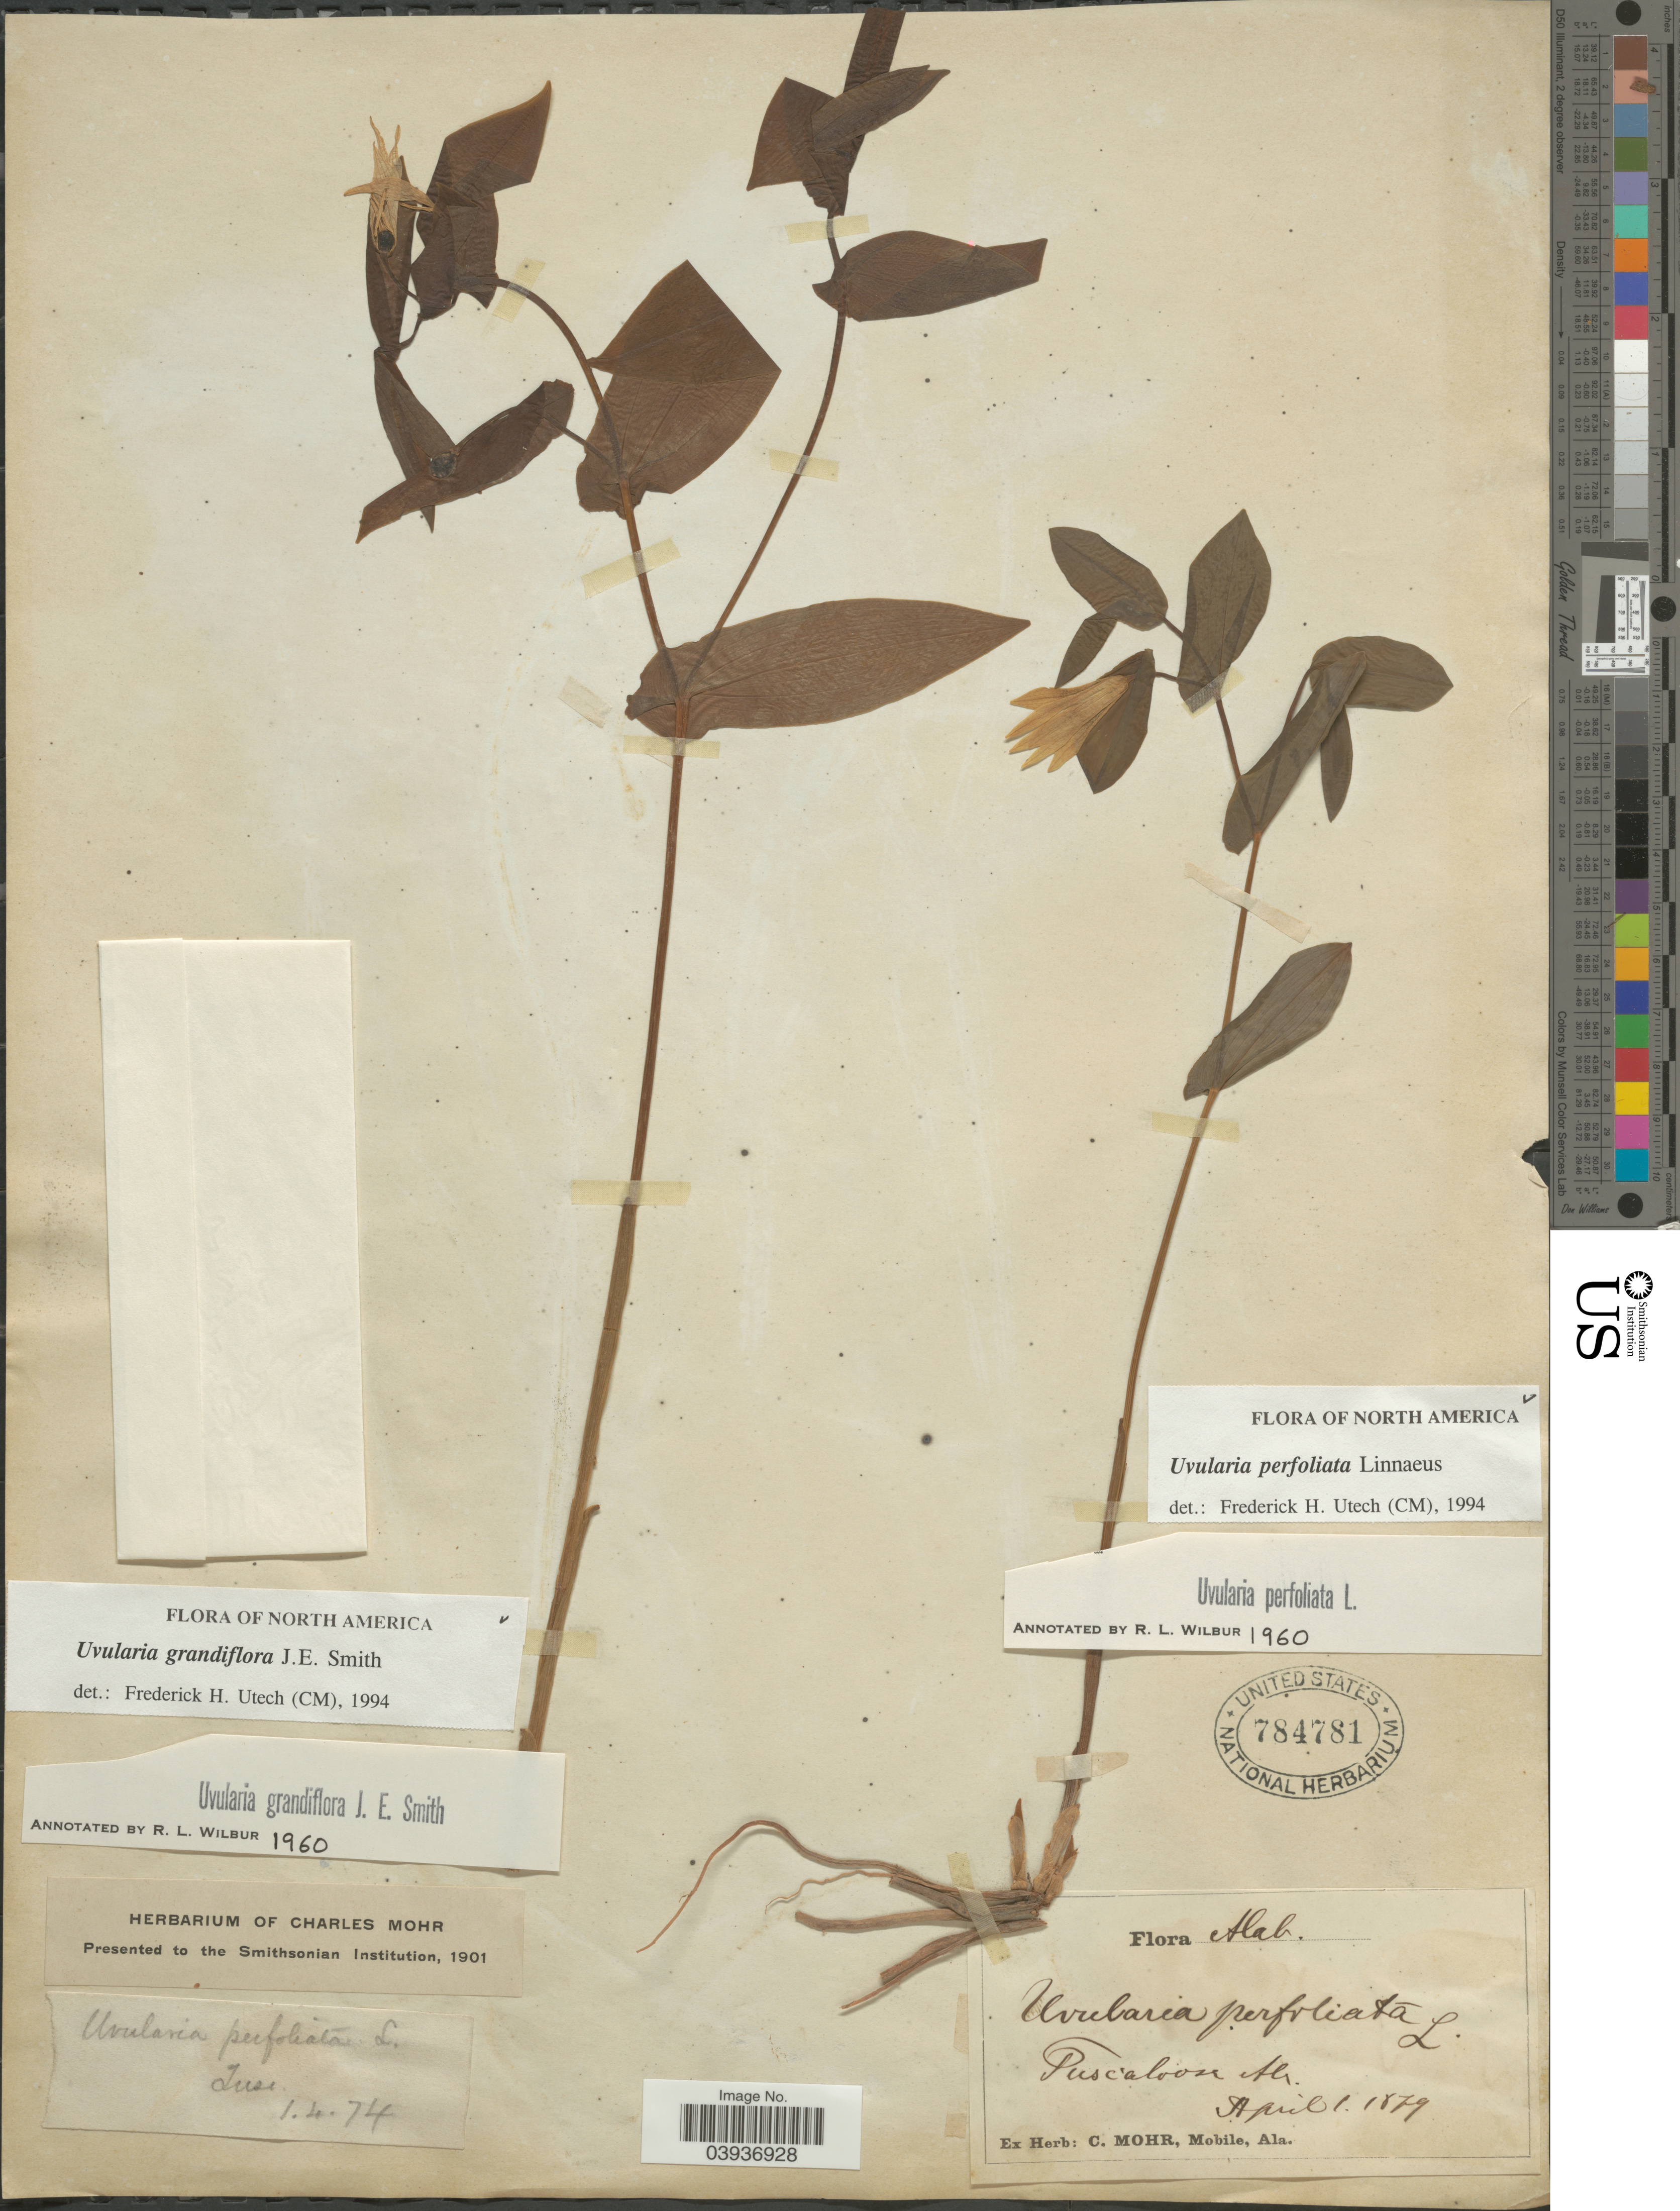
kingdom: Plantae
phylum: Tracheophyta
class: Liliopsida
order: Liliales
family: Colchicaceae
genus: Uvularia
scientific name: Uvularia grandiflora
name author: Sm.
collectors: ex herb. C. Mohr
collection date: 1879-04-01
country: United States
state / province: Alabama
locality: Tuscaloosa.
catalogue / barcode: US 784781